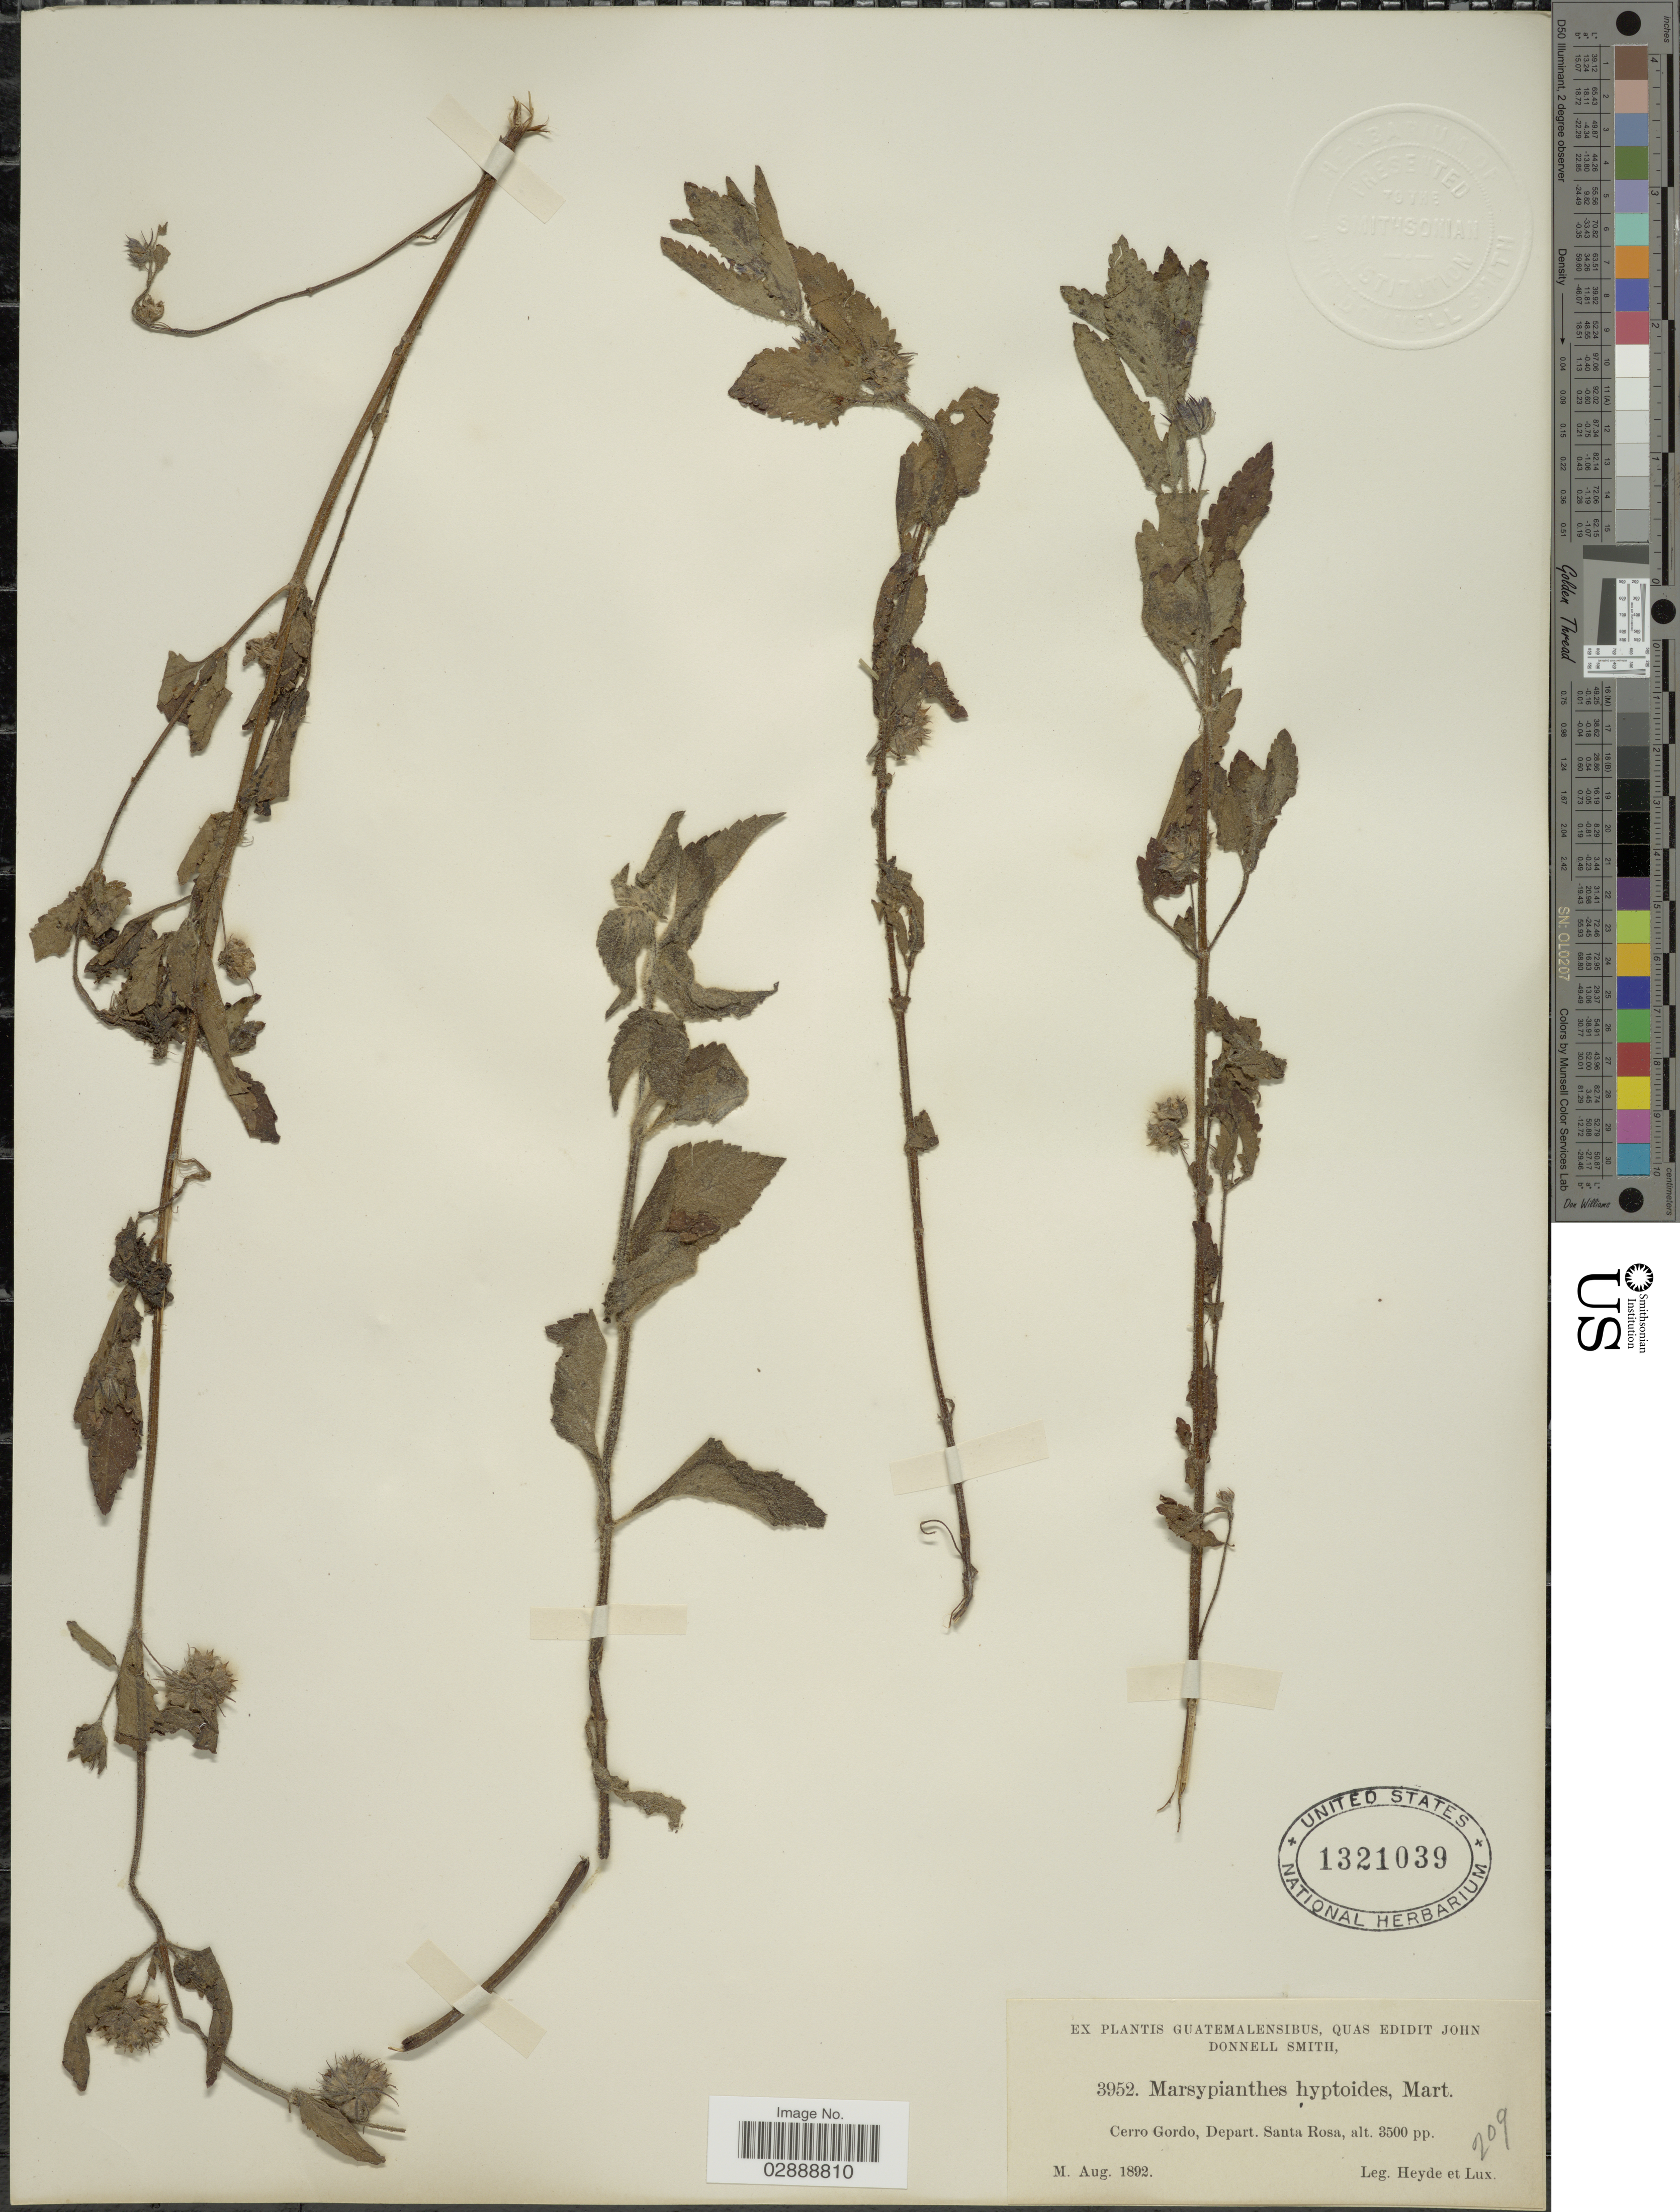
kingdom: Plantae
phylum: Tracheophyta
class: Magnoliopsida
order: Lamiales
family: Lamiaceae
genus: Marsypianthes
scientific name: Marsypianthes chamaedrys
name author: (Vahl) Kuntze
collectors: Heyde & Lux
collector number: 3952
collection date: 1892-08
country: Guatemala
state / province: Santa Rosa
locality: Cerro Gordo, Depart. Santa Rosa.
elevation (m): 1067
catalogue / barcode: US 1321039